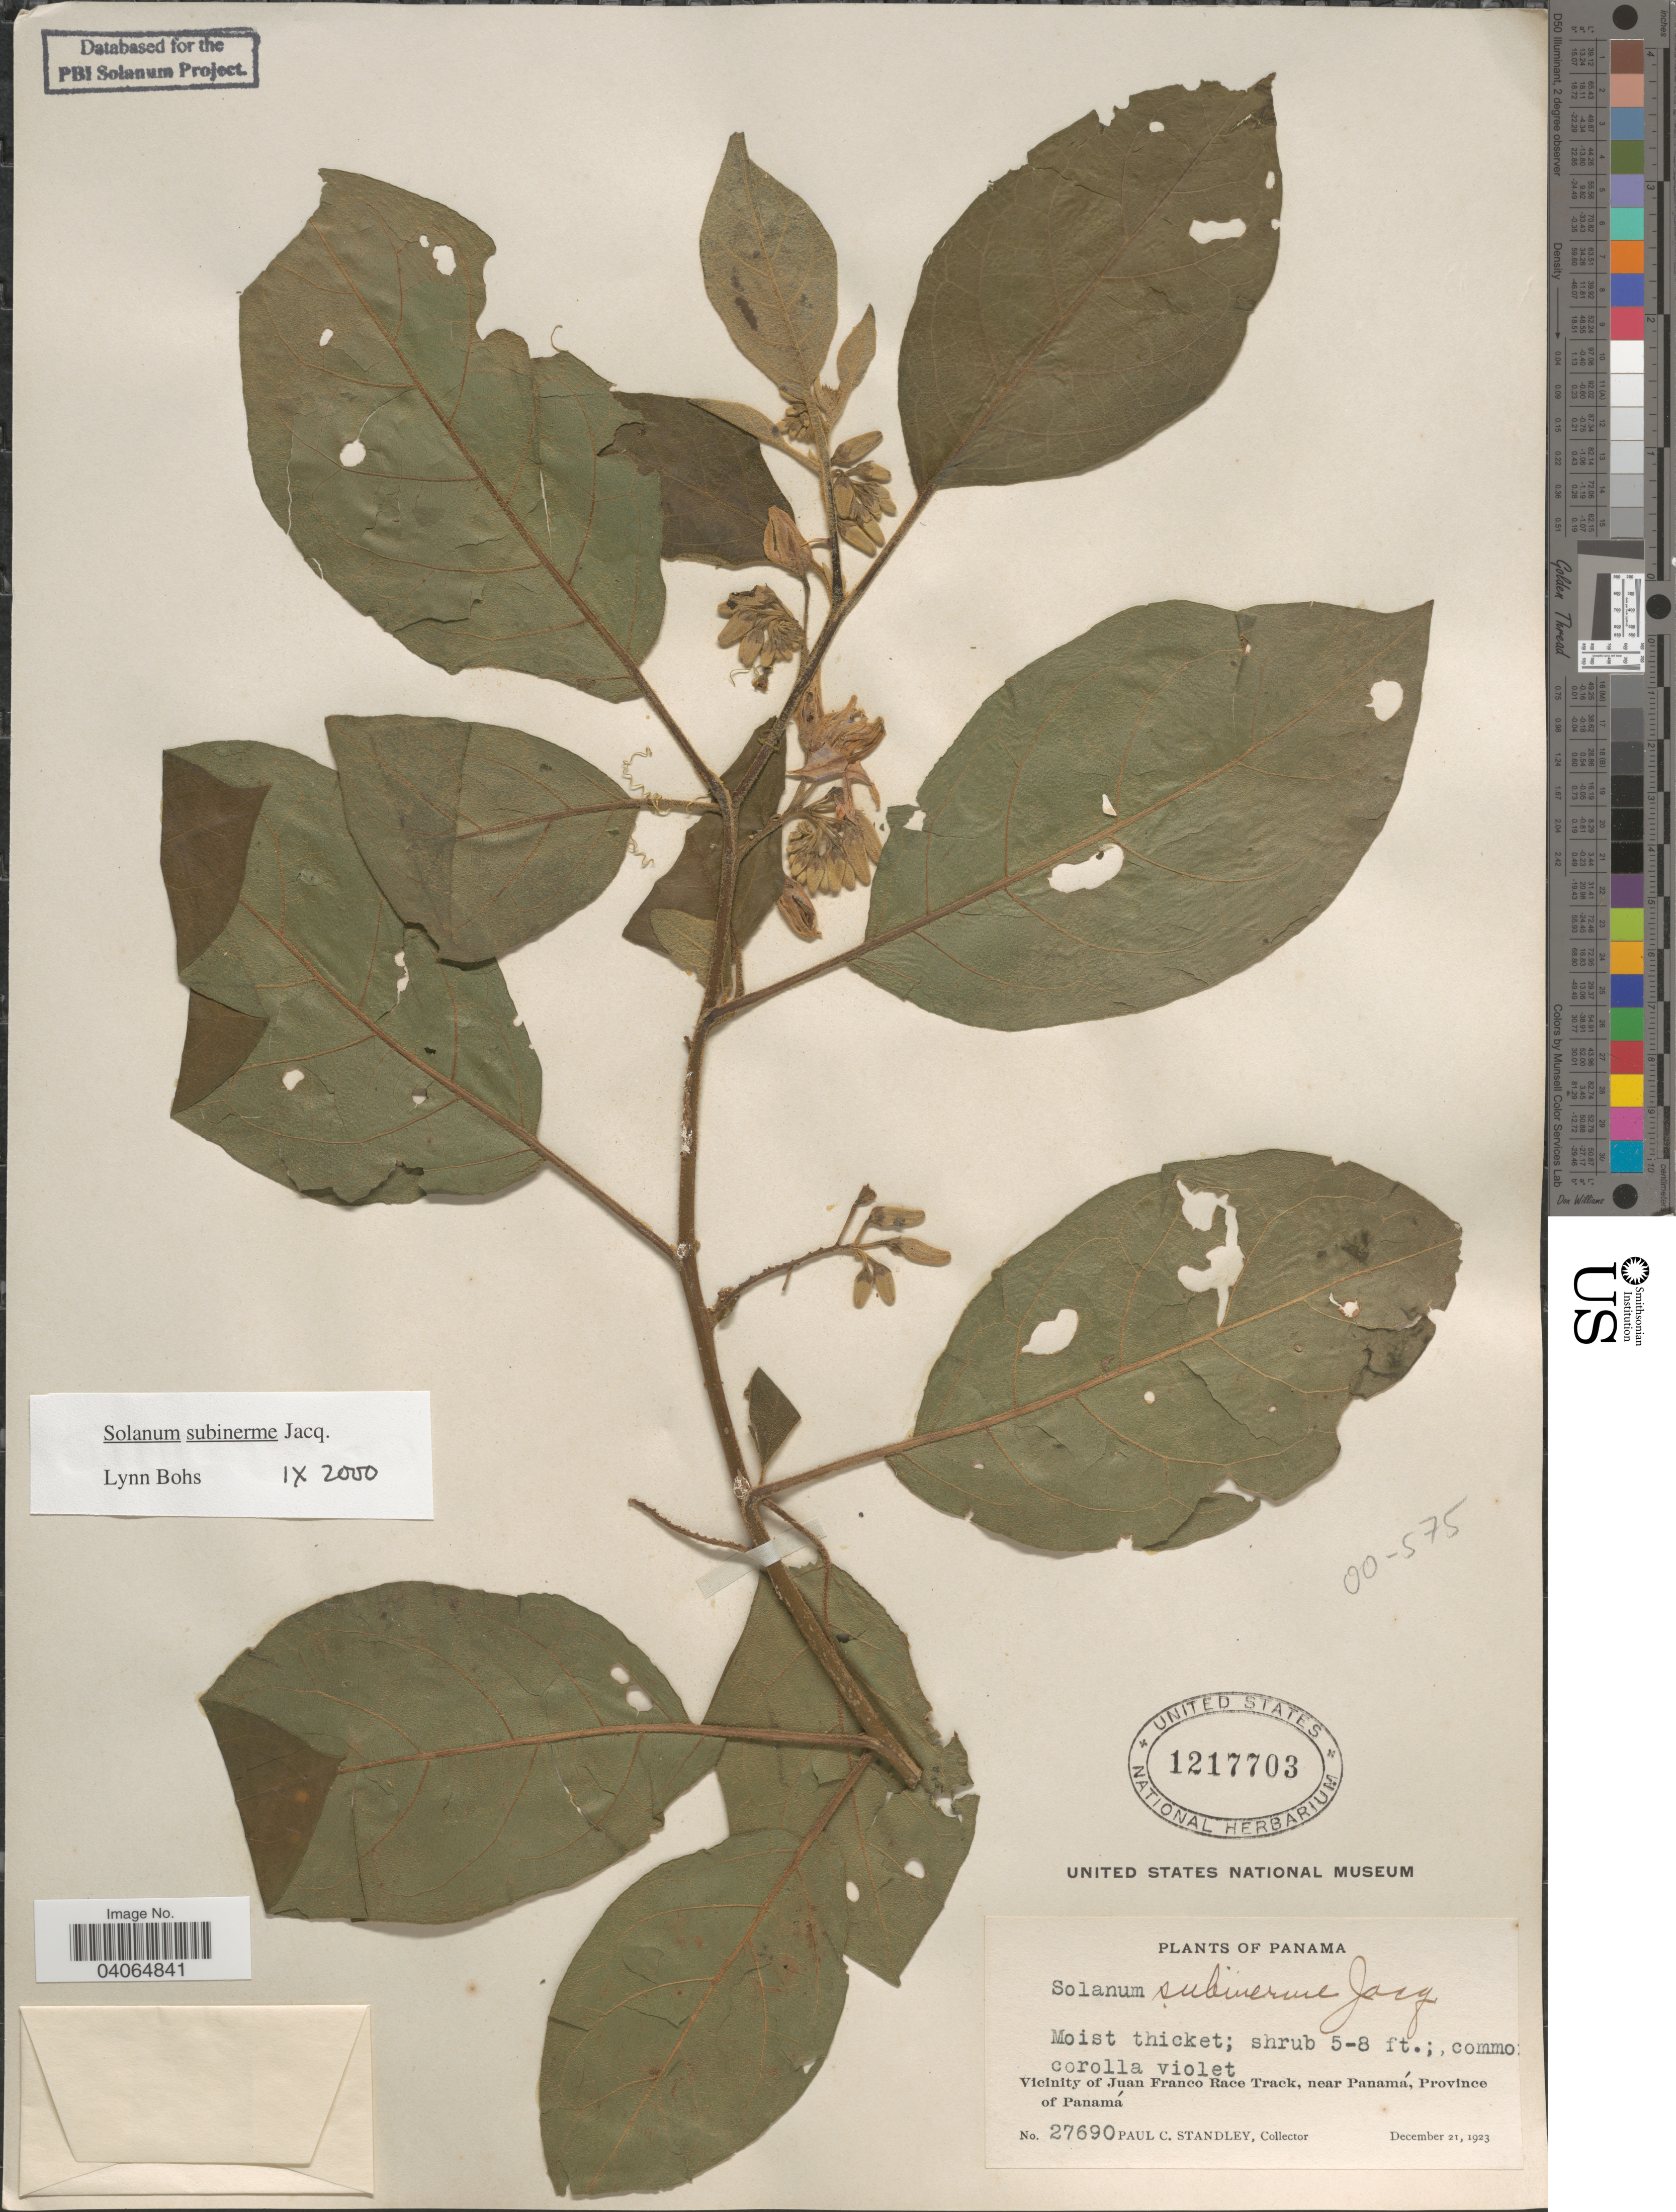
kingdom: Plantae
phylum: Tracheophyta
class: Magnoliopsida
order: Solanales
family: Solanaceae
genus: Solanum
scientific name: Solanum subinerme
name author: Jacq.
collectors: P. C. Standley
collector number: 27690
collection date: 1923-12-21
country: Panama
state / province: Panamá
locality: Vicinity of Juan Franco Race Track, near Panamá.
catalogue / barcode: US 1217703